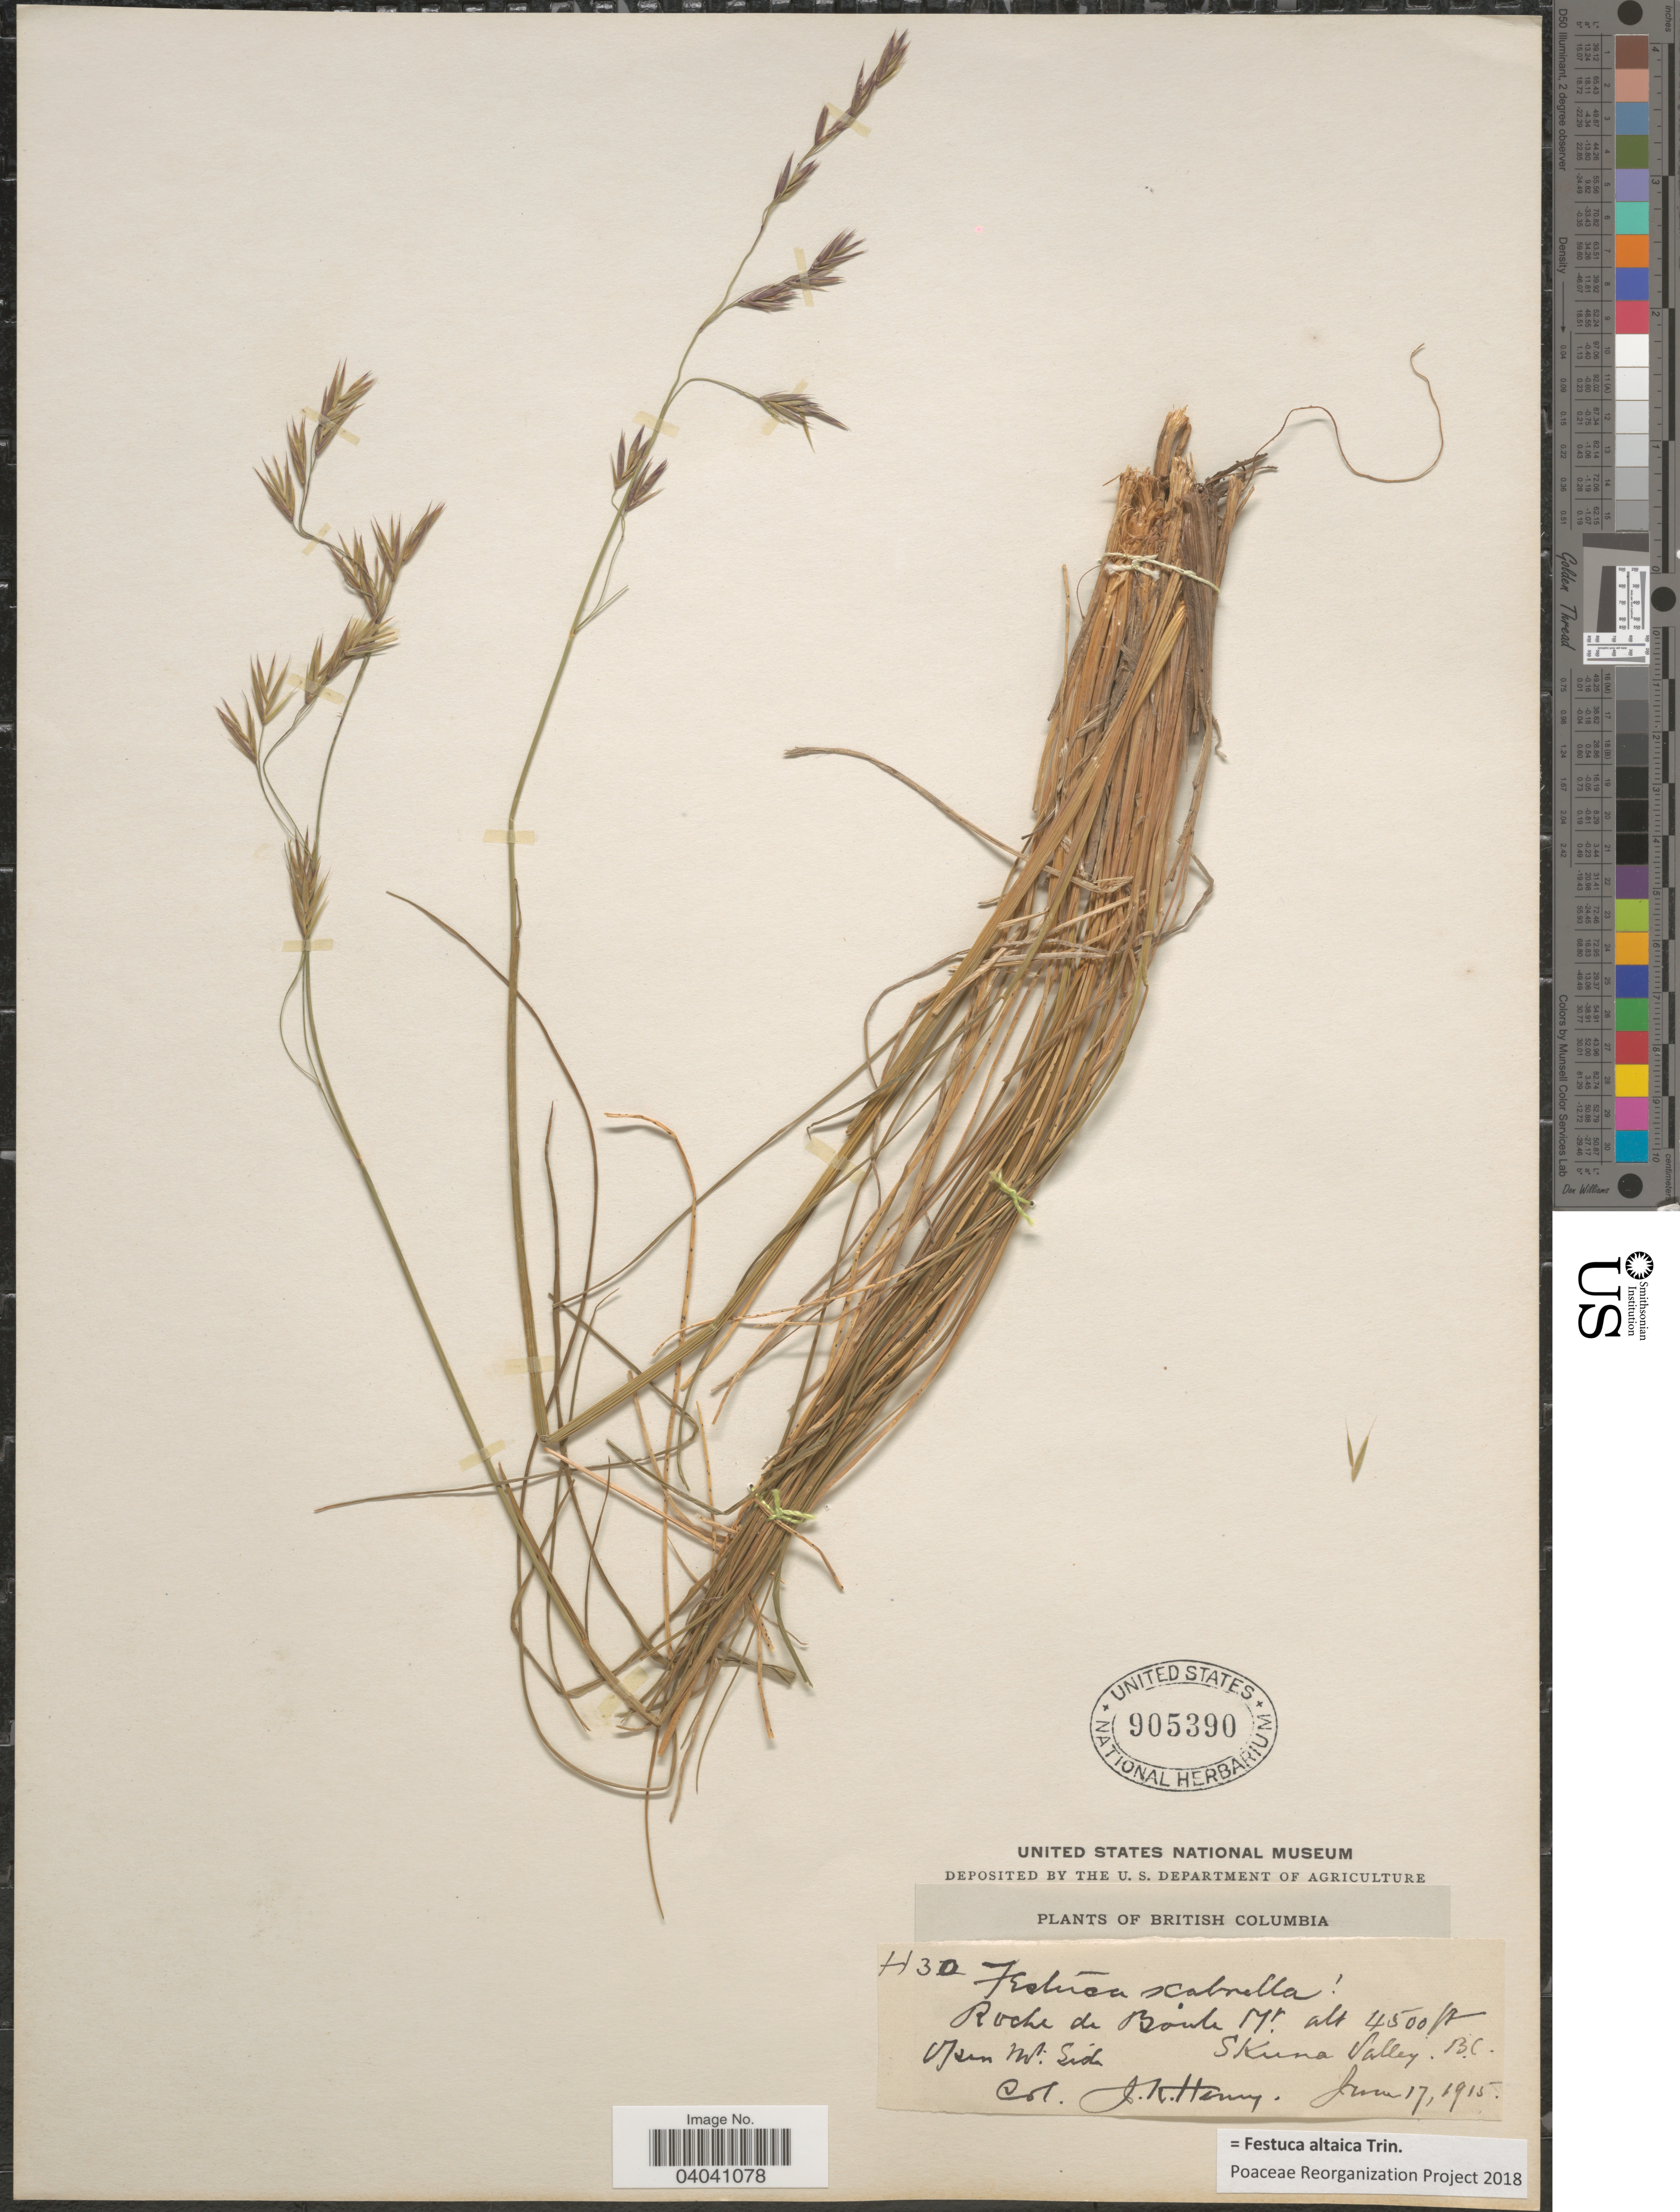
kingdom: Plantae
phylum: Tracheophyta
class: Liliopsida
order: Poales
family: Poaceae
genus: Festuca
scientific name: Festuca altaica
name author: Trin.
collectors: J. K. Henry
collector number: H30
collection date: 1915-06-17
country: Canada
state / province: British Columbia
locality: Roche de Boule Mt. Skuna Valley. Open Mt. side.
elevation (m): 1372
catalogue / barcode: US 905390